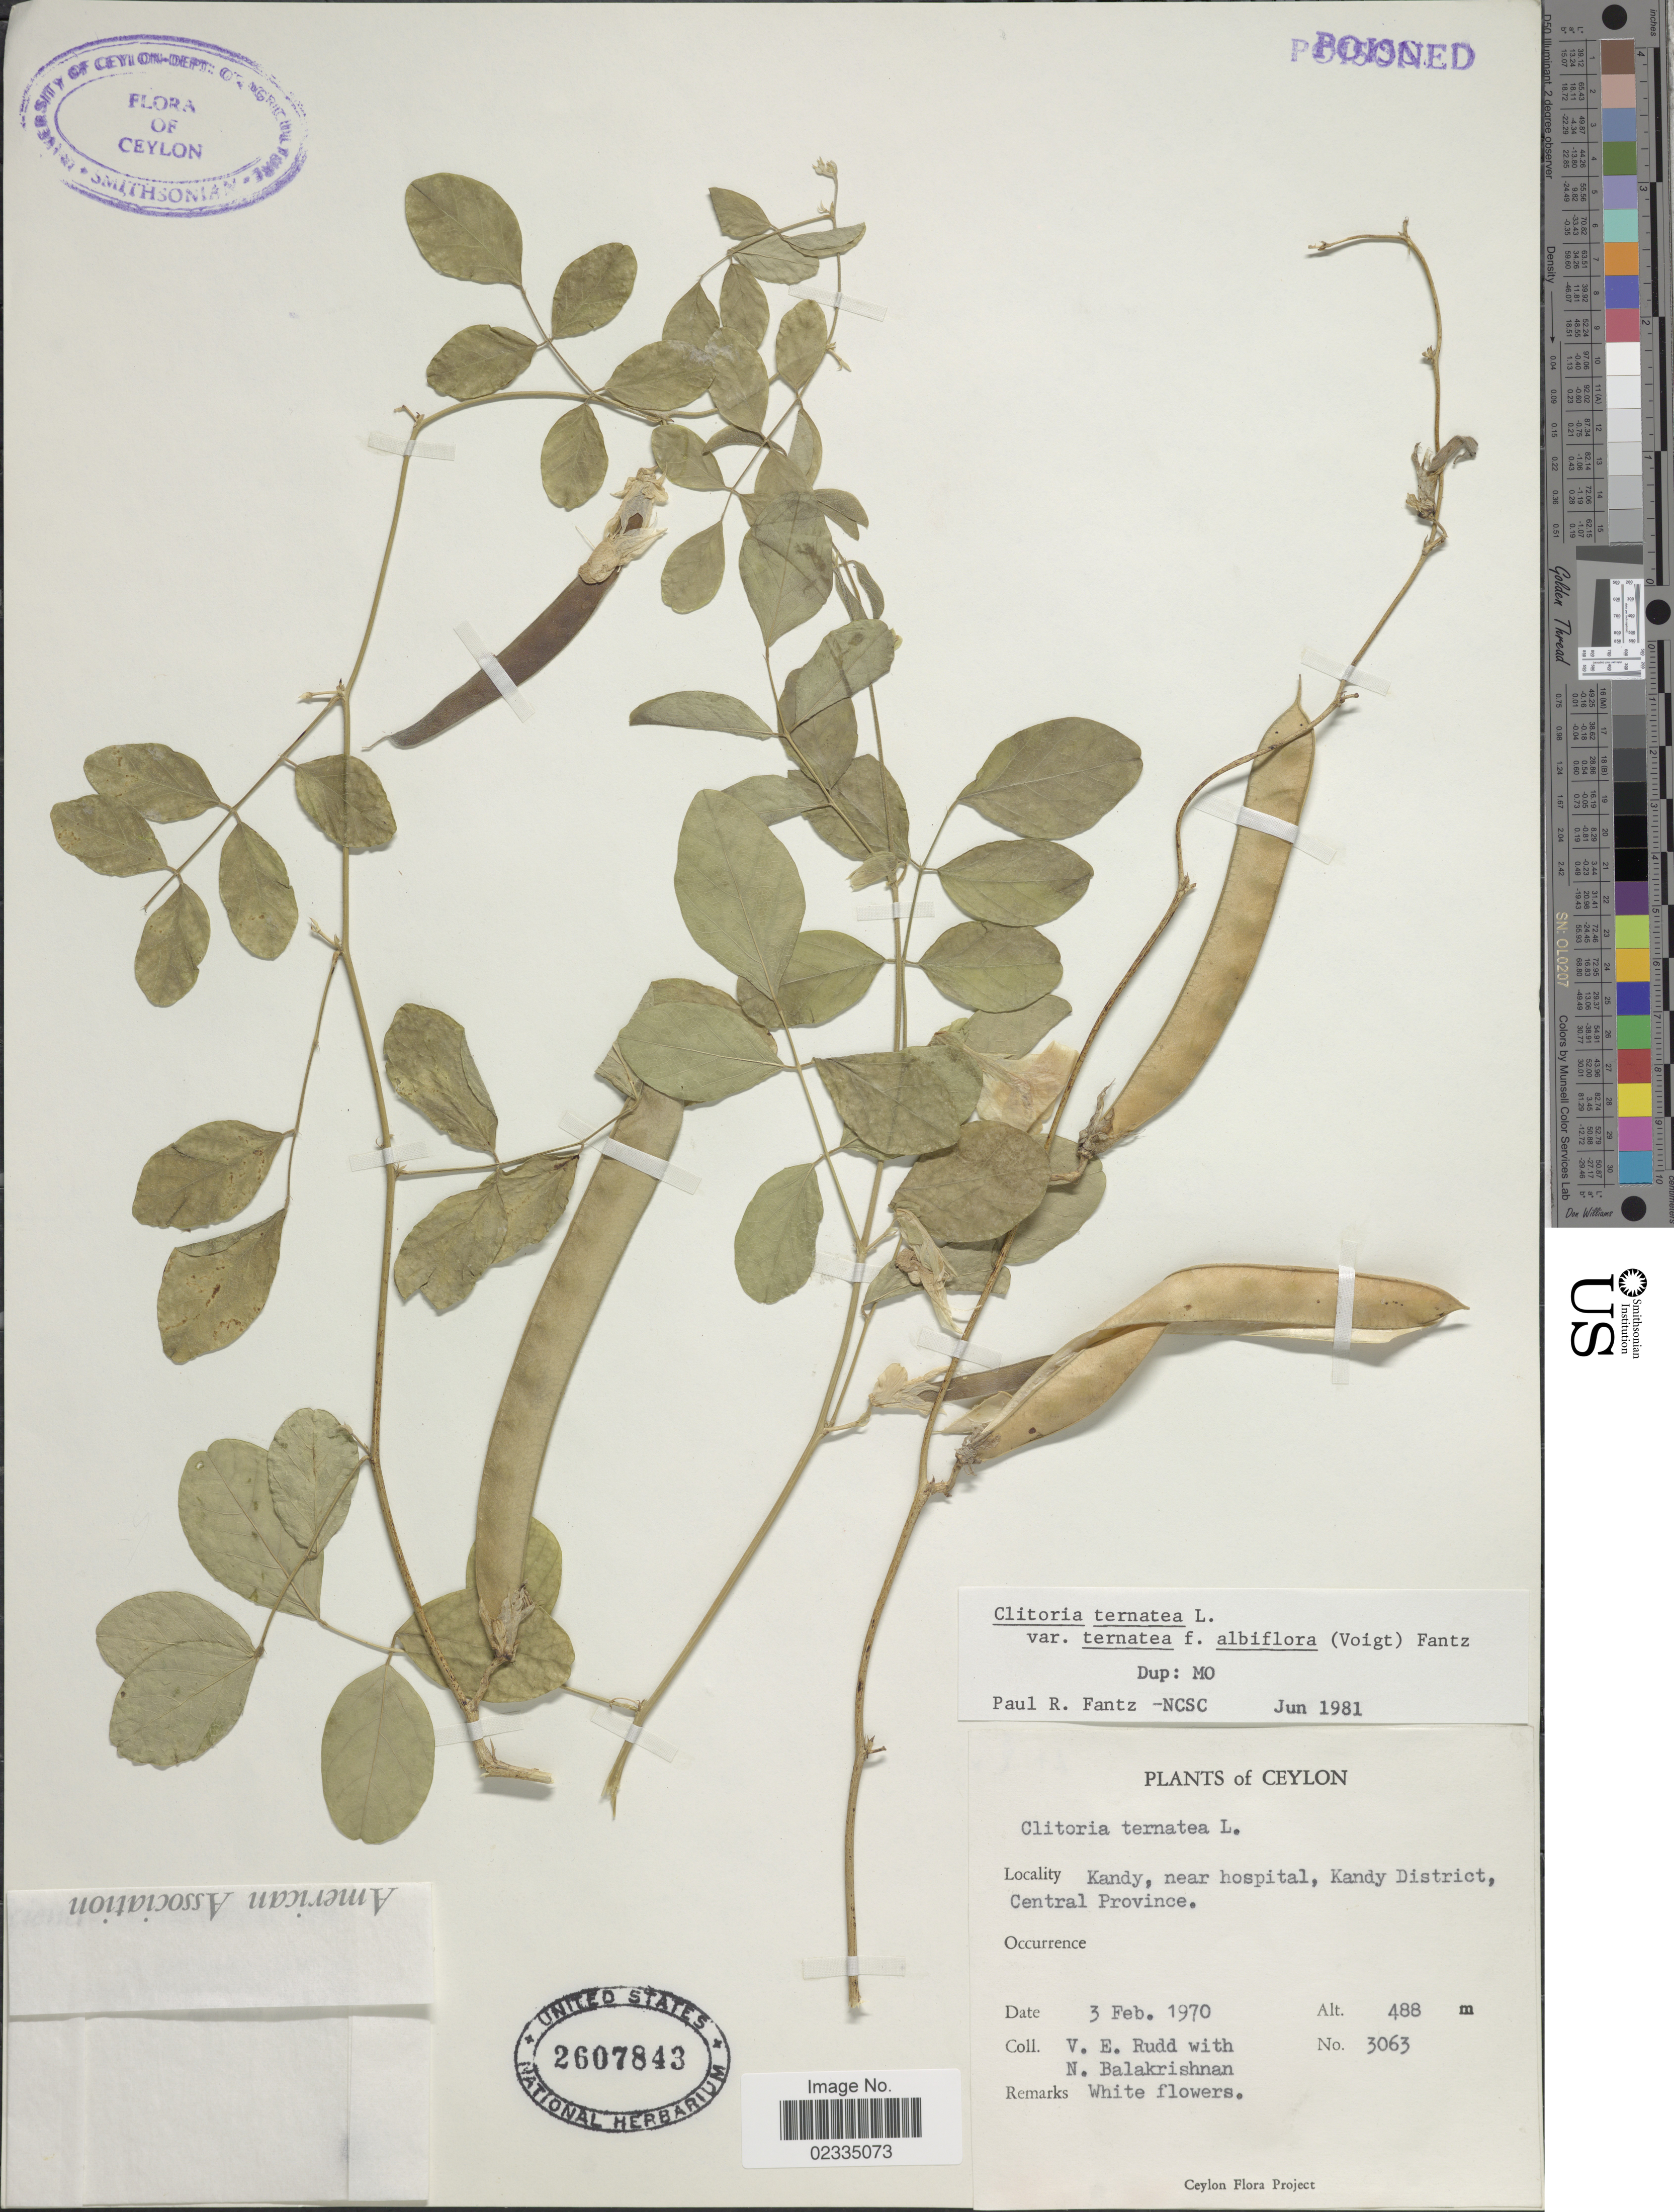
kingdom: Plantae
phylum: Tracheophyta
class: Magnoliopsida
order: Fabales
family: Fabaceae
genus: Clitoria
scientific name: Clitoria ternatea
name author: L.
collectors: V. E. Rudd & N. Balakrishnan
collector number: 3063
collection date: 1970-02-03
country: Sri Lanka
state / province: Central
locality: Ceylon, Kandy, near hospital, kandy District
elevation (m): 488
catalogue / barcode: US 2607843